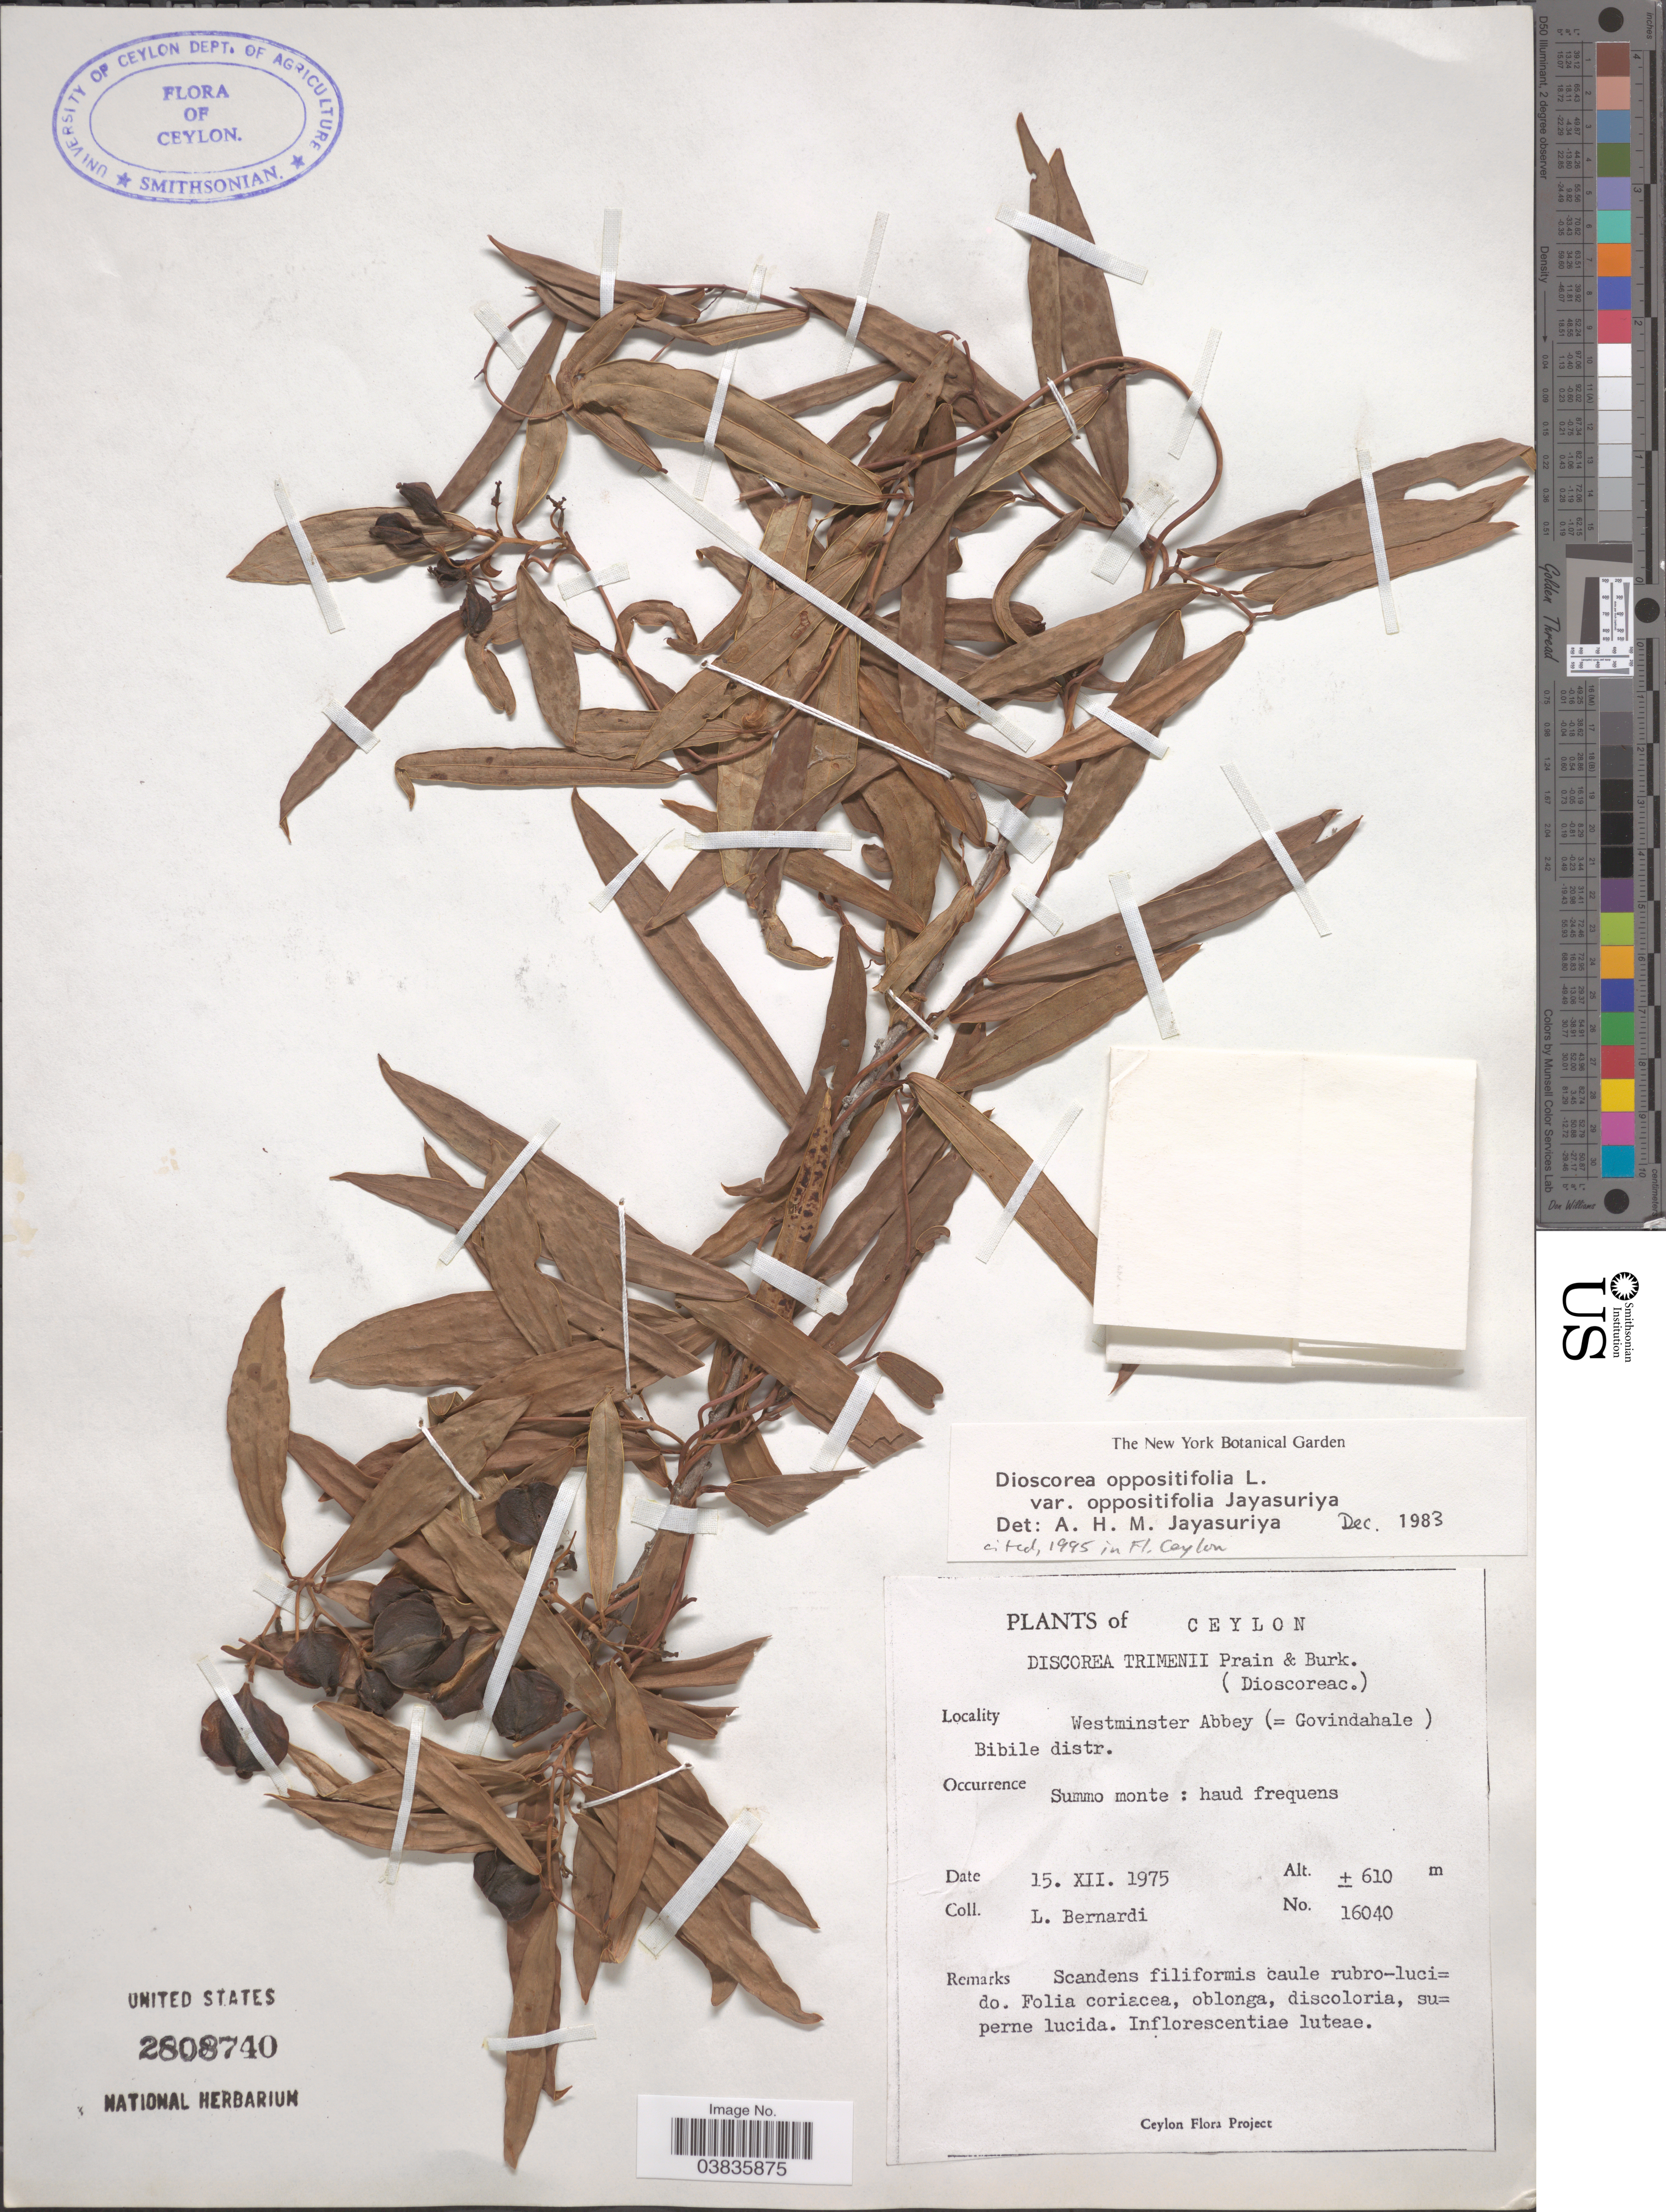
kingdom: Plantae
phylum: Tracheophyta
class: Liliopsida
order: Dioscoreales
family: Dioscoreaceae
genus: Dioscorea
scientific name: Dioscorea oppositifolia var. oppositifolia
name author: L.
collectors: L. Bernardi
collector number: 16040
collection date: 1975-12-15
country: Sri Lanka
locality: Ceylon. Westminster Abbey (= Govindahale) Bibile distr.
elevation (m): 610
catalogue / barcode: US 2808740